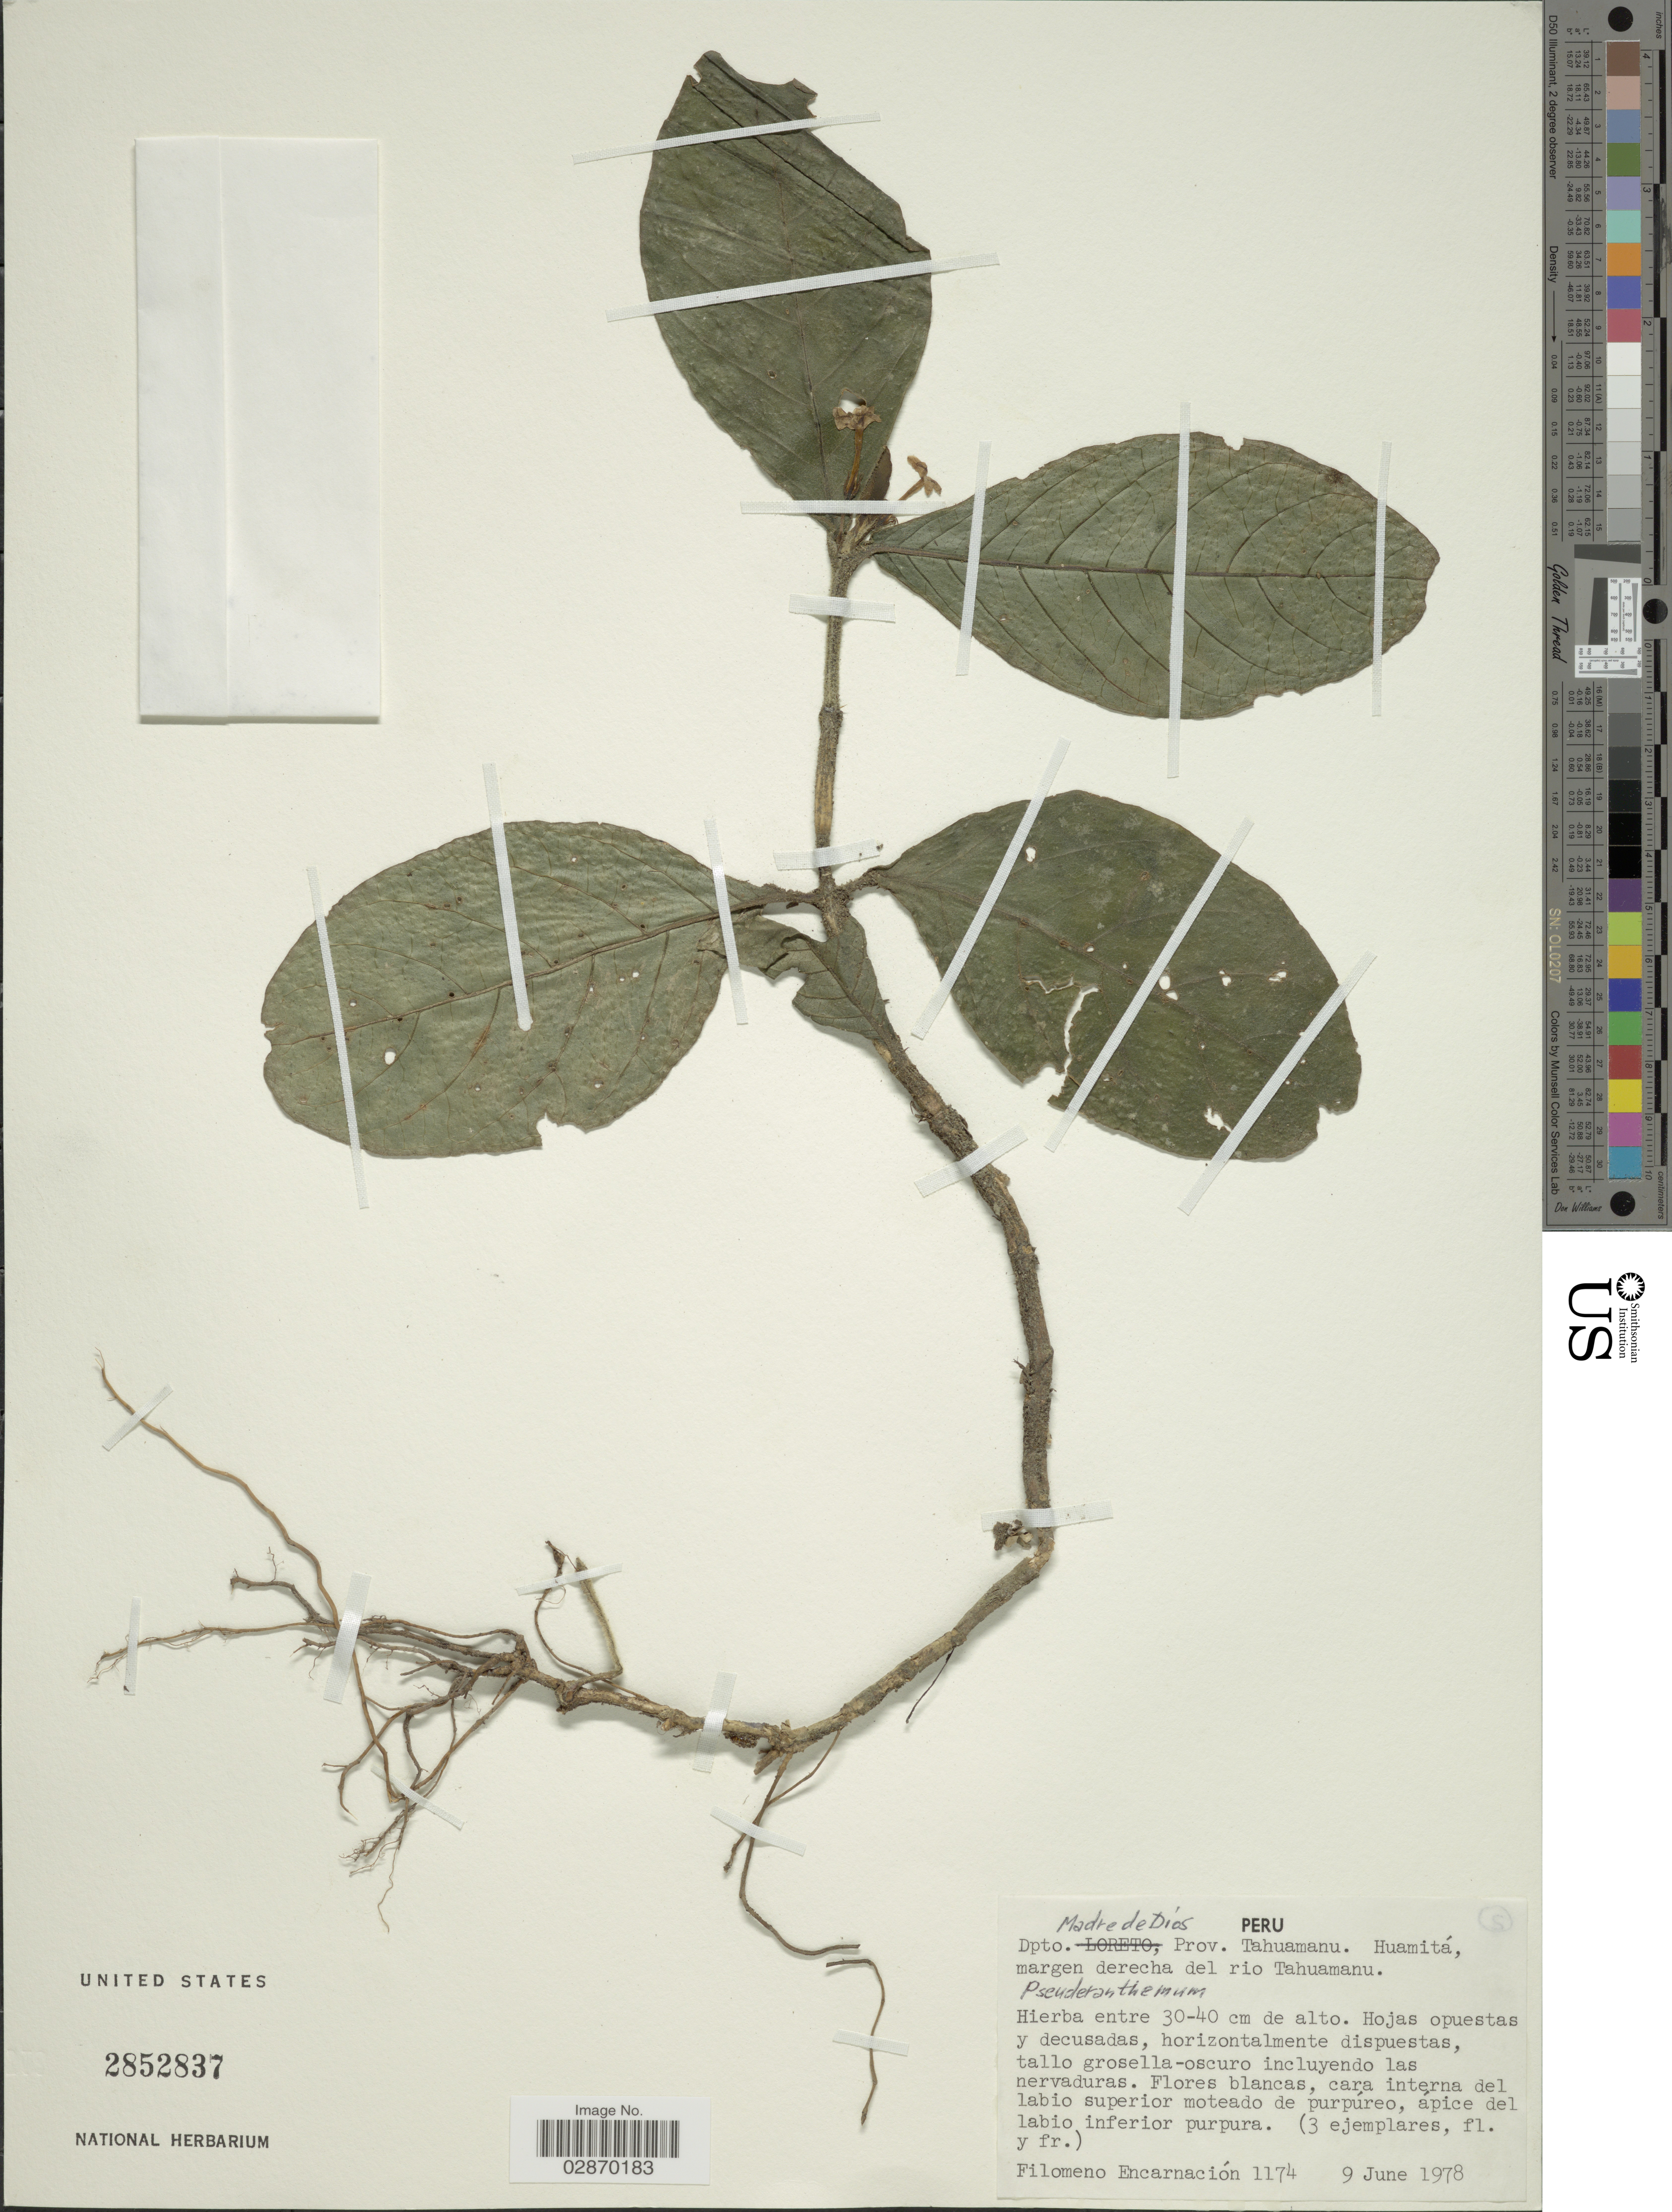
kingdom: Plantae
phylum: Tracheophyta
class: Magnoliopsida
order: Lamiales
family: Acanthaceae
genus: Pseuderanthemum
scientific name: Pseuderanthemum sp.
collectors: F. Encarnación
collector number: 1174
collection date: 1978-06-09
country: Peru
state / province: Madre de Dios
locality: Dpto. Madre de Dios. Prov. Tahuamanu. Huamitá, margen derecha del rio Tahuamanu.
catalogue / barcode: US 2852837